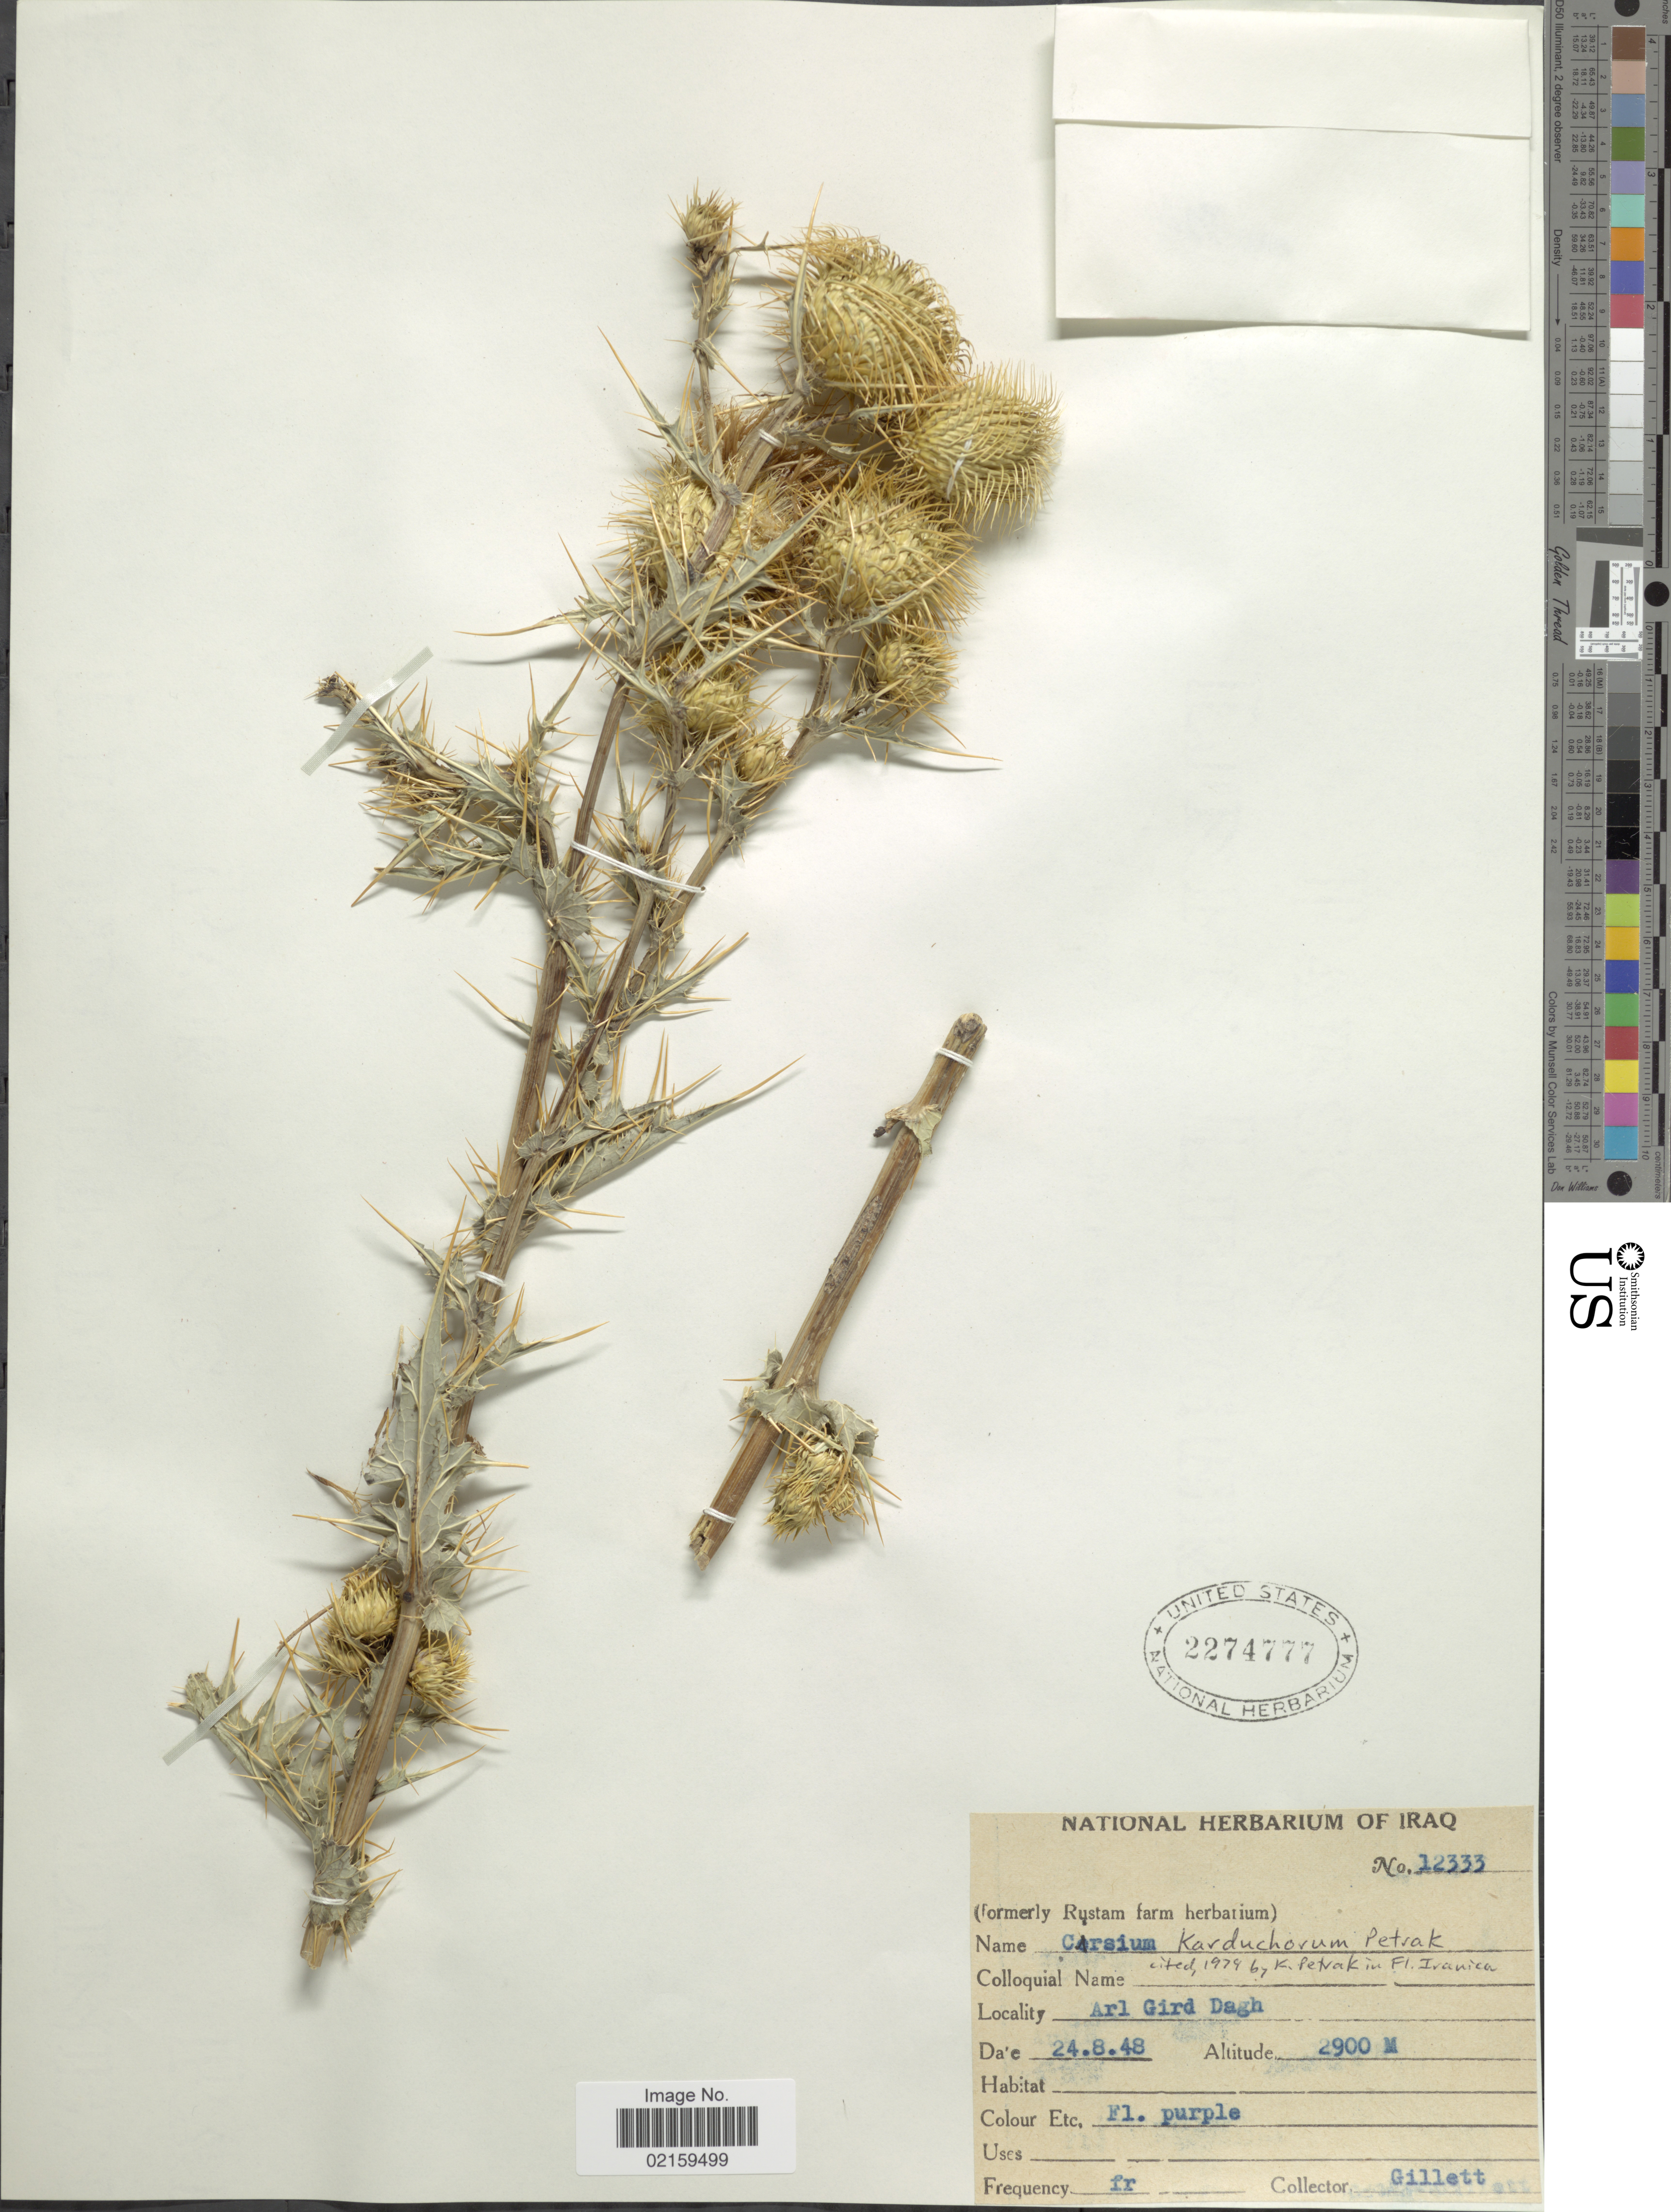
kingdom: Plantae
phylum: Tracheophyta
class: Magnoliopsida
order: Asterales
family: Asteraceae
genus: Cirsium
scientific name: Cirsium karduchorum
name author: Petr.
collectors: Gillett, --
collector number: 12333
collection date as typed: Transcribed d/m/y: 24/8/48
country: Iraq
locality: Arl Gird Dagh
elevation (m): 2900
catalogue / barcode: US 2274777